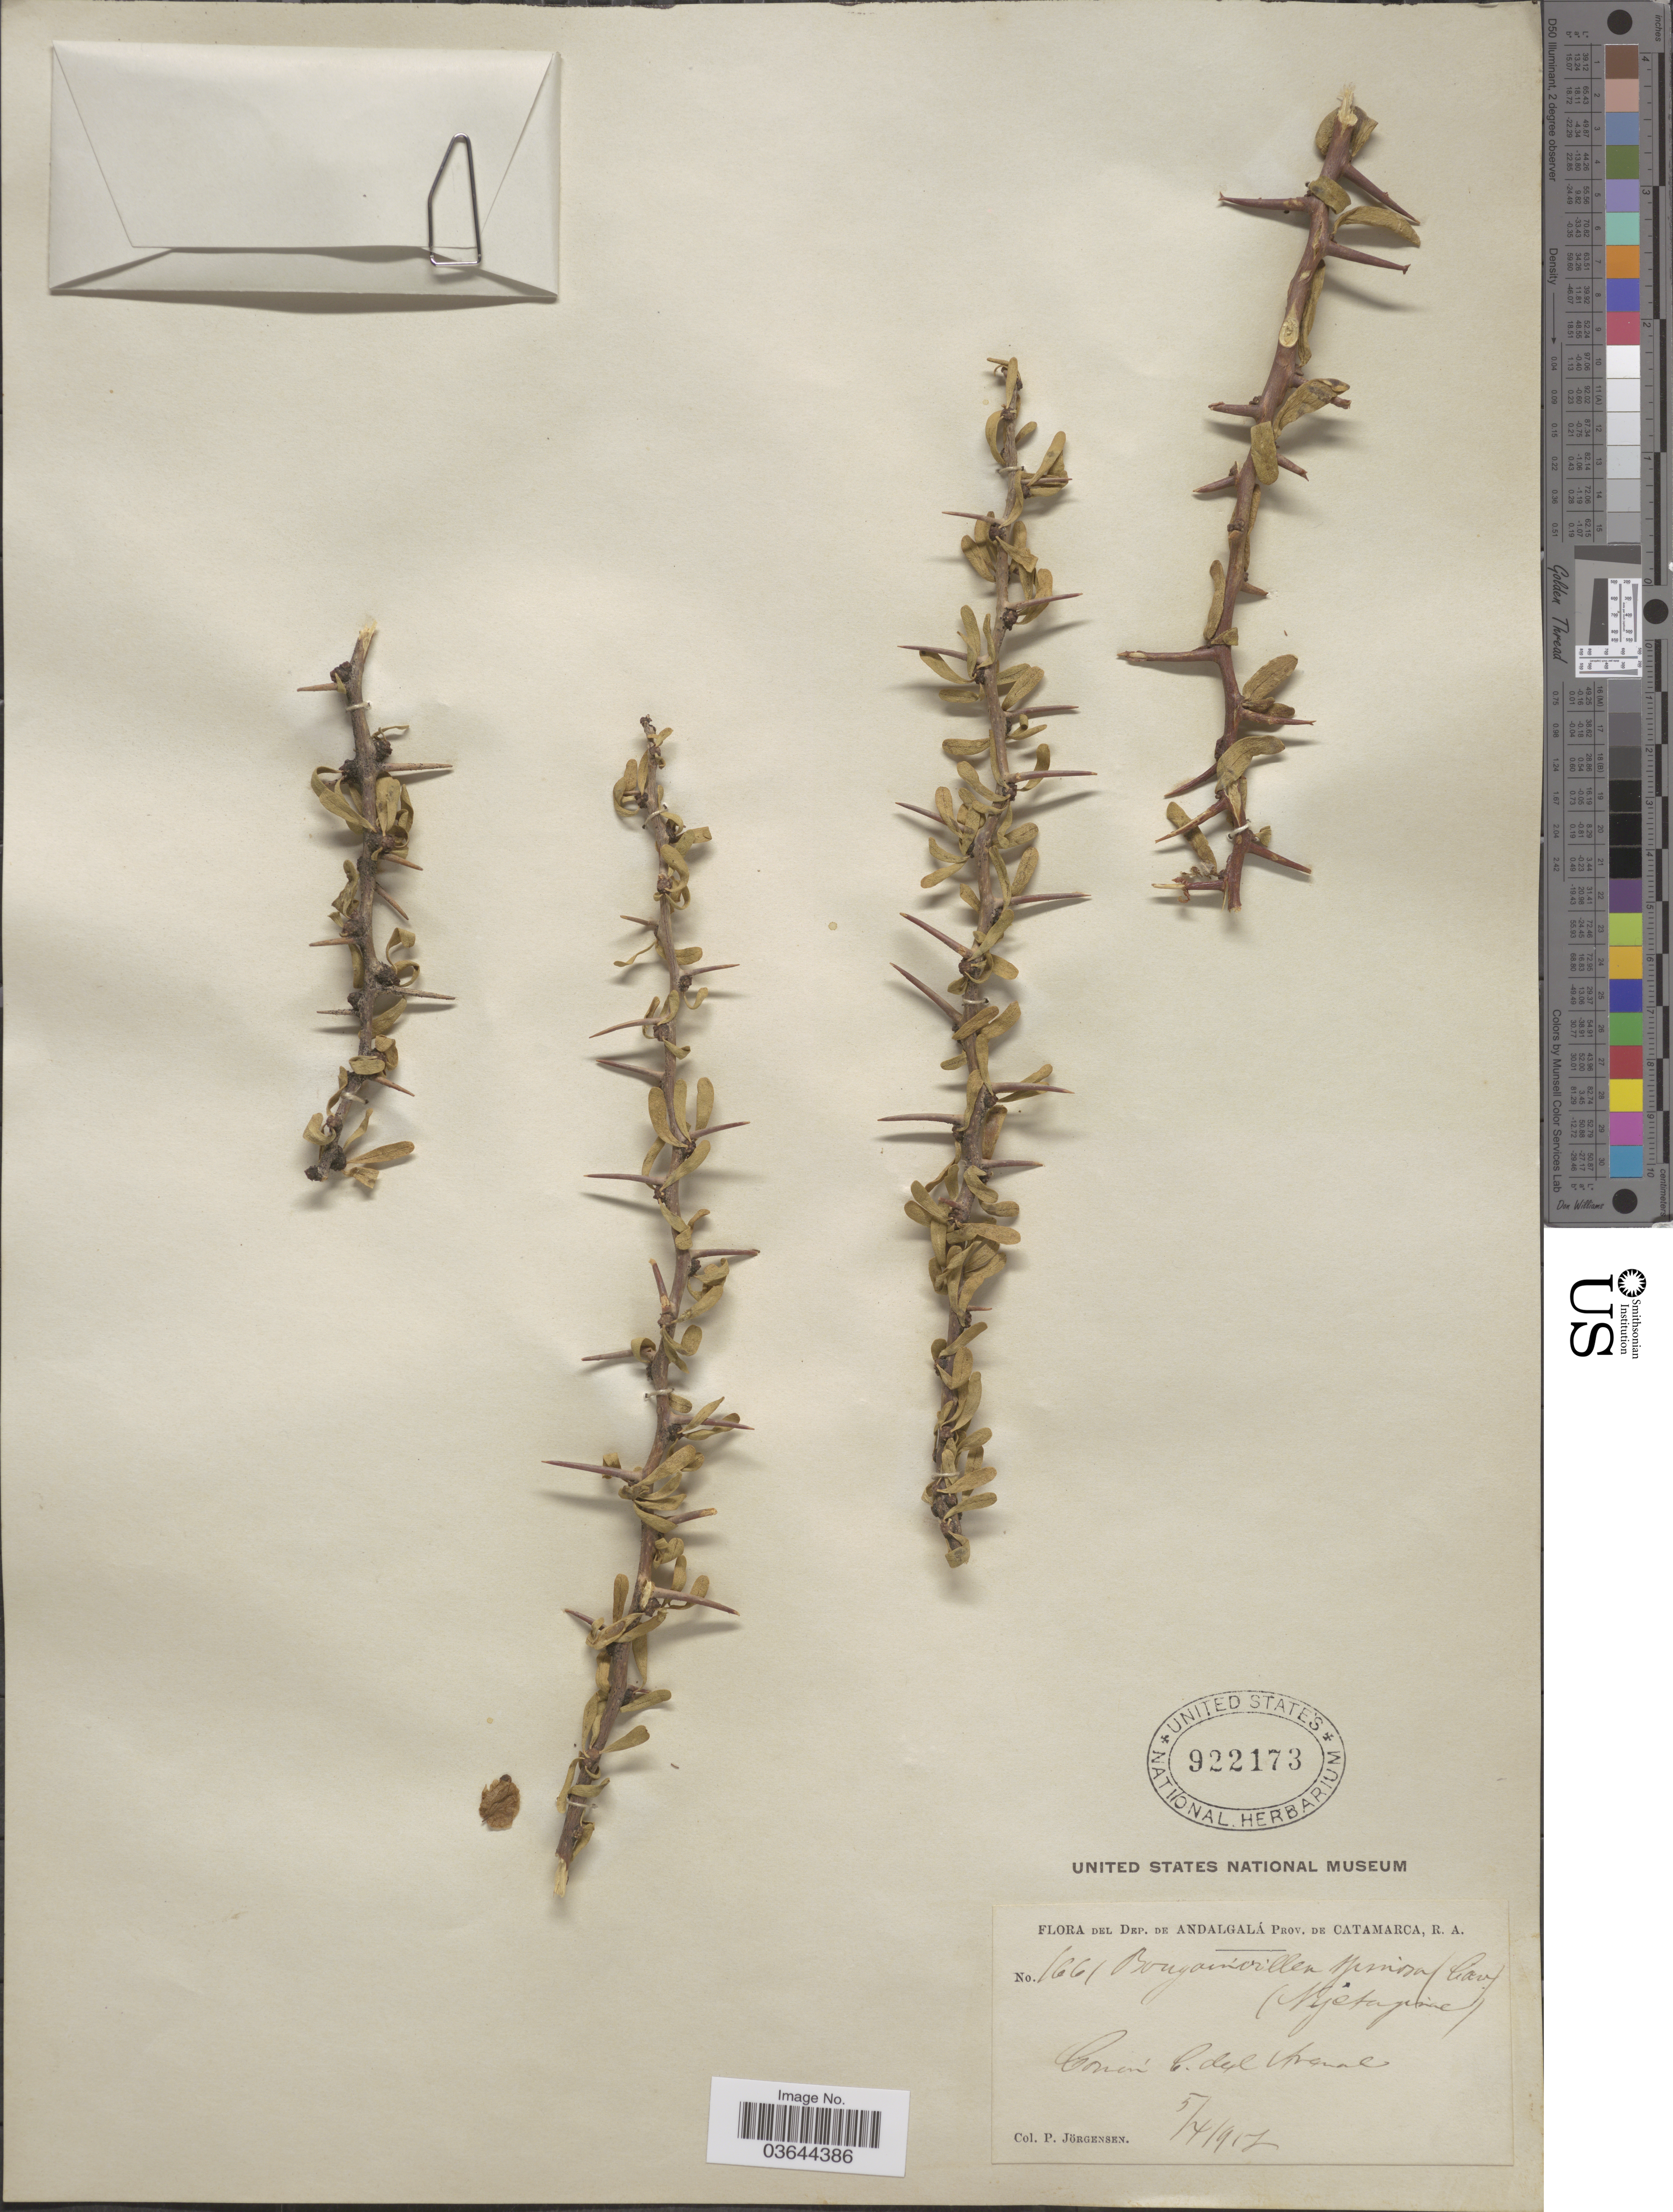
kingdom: Plantae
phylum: Tracheophyta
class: Magnoliopsida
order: Caryophyllales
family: Nyctaginaceae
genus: Bougainvillea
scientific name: Bougainvillea spinosa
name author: (Cav.) Heimerl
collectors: P. Jörgensen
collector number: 1661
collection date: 1917-04-05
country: Argentina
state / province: Catamarca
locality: Dep. de Andalgalá. Comun C. del Arenal.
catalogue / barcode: US 922173